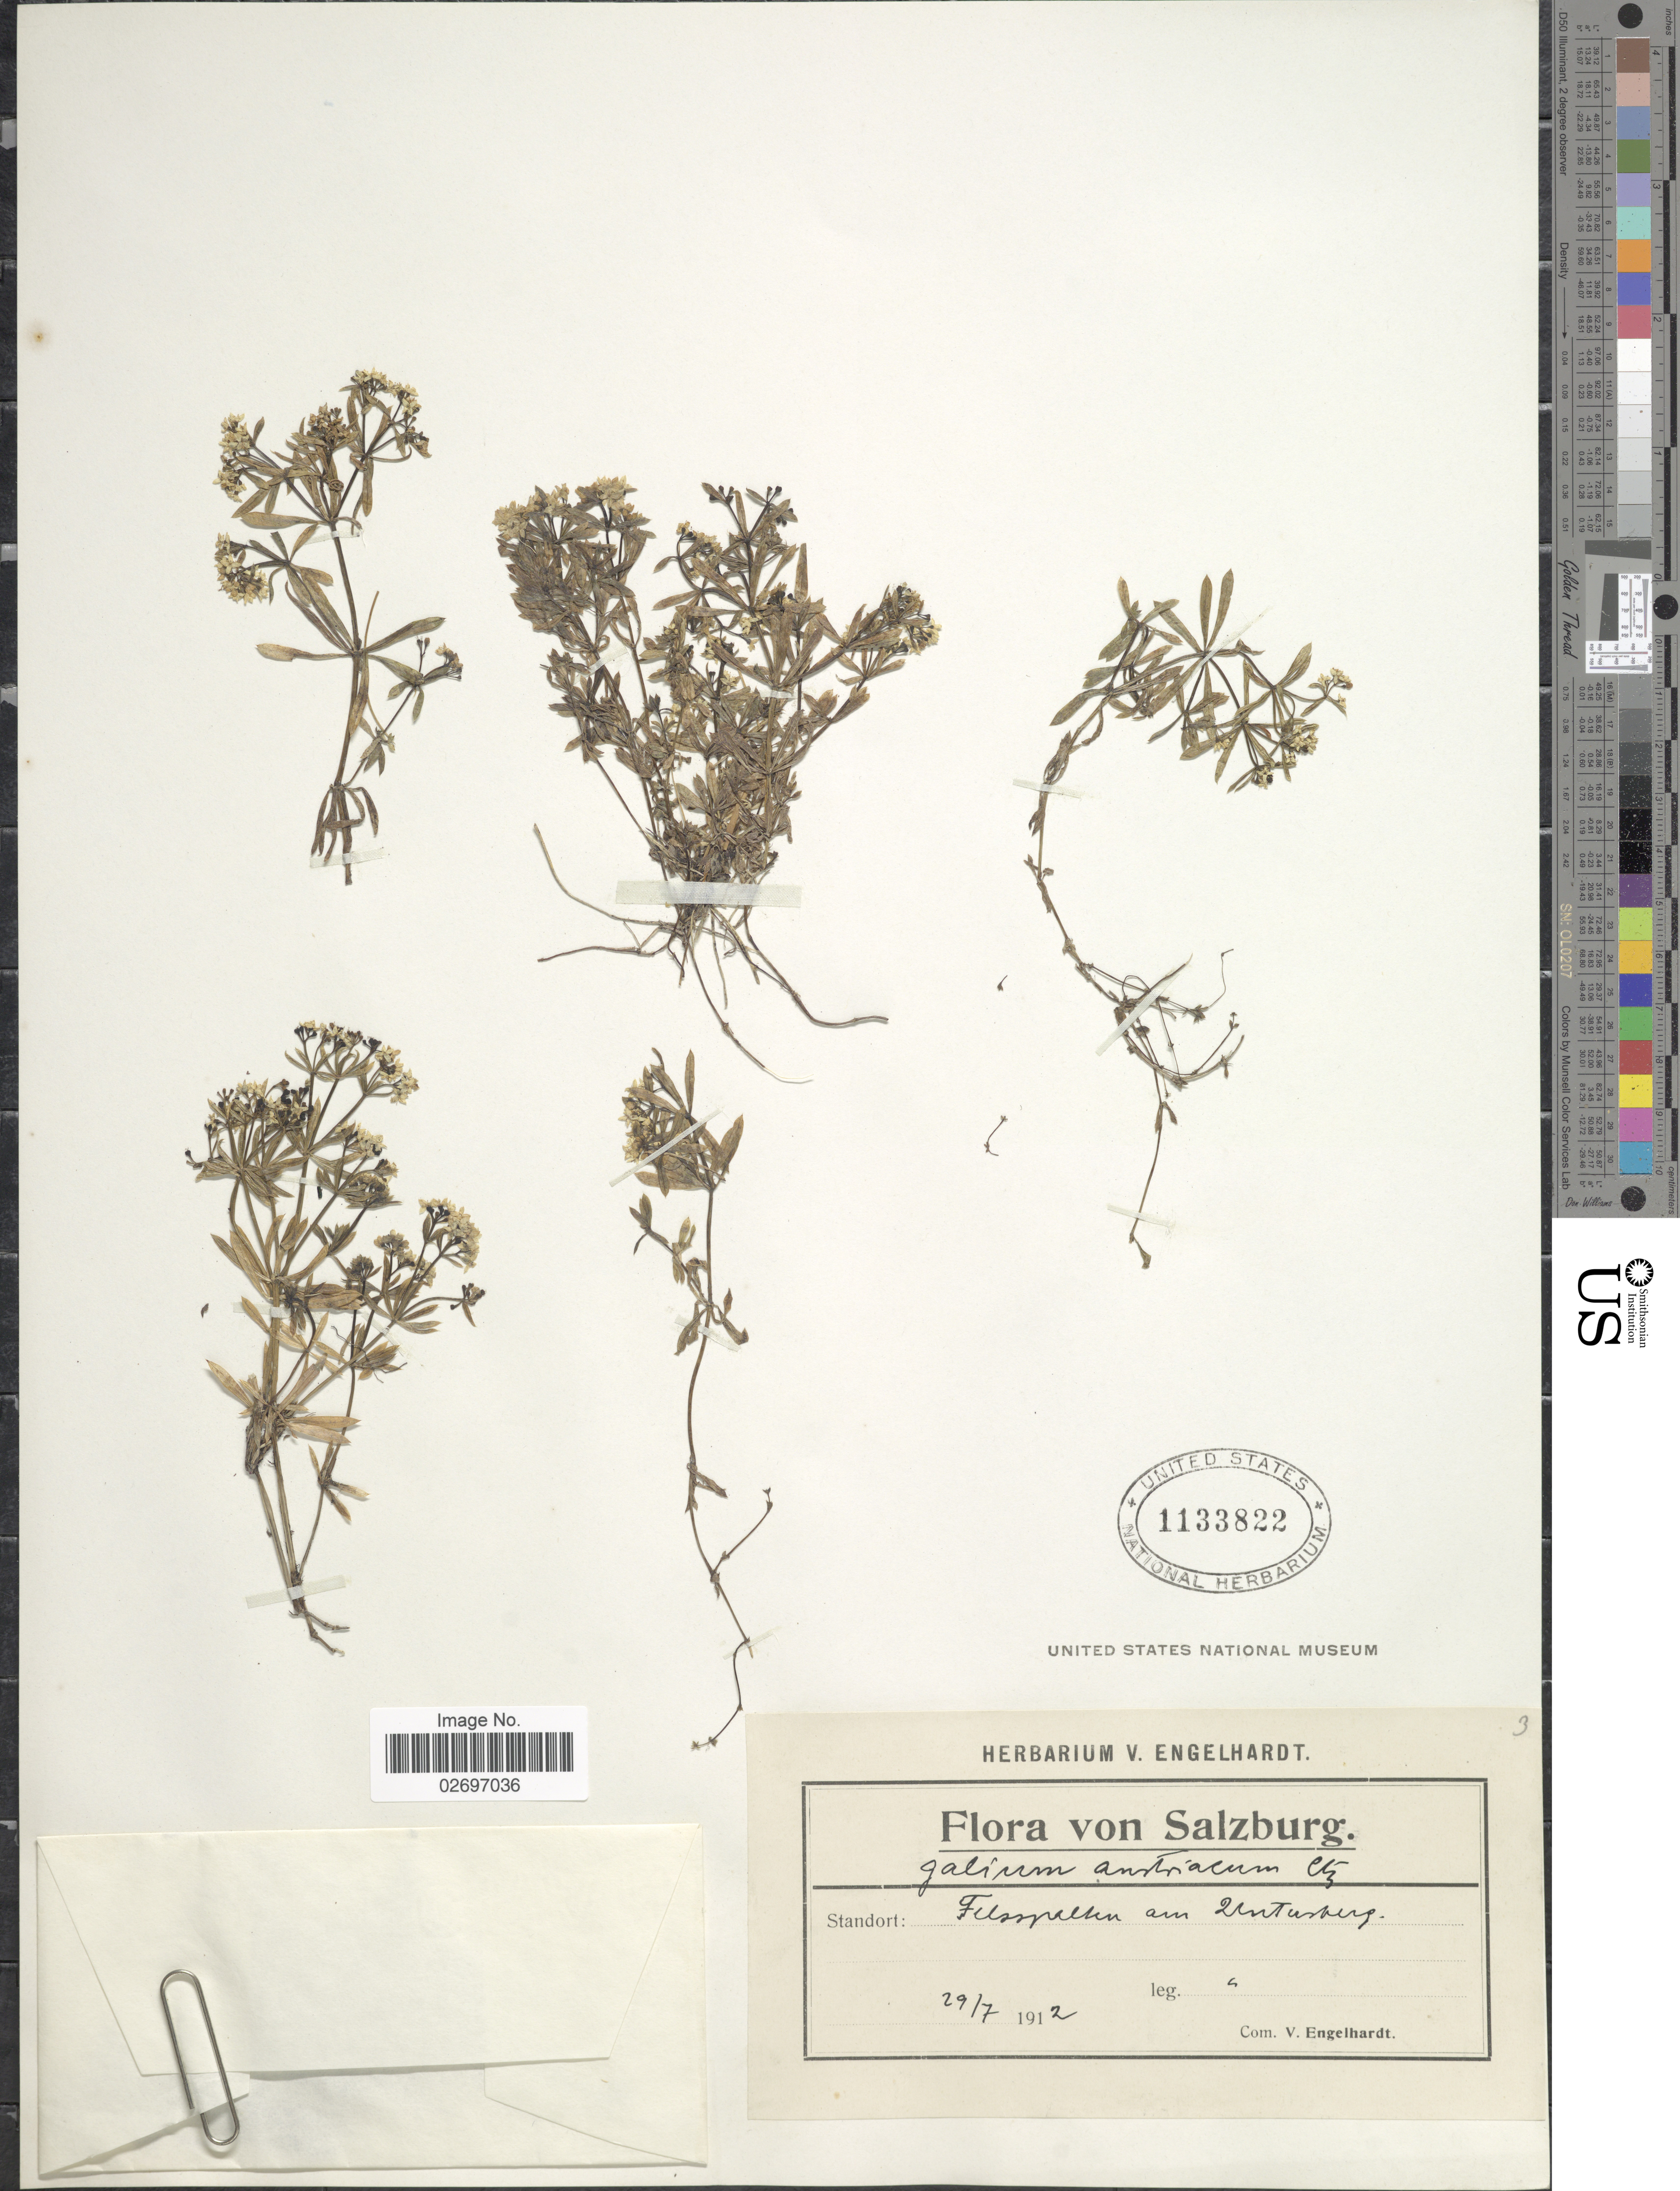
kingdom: Plantae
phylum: Tracheophyta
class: Magnoliopsida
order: Gentianales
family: Rubiaceae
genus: Galium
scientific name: Galium austriacum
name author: Jacq.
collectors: V. Engelhardt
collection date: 1912-07-29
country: Austria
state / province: Salzburg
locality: Standort: Felsspalken am Zenturberg [interpreted]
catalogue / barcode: US 1133822